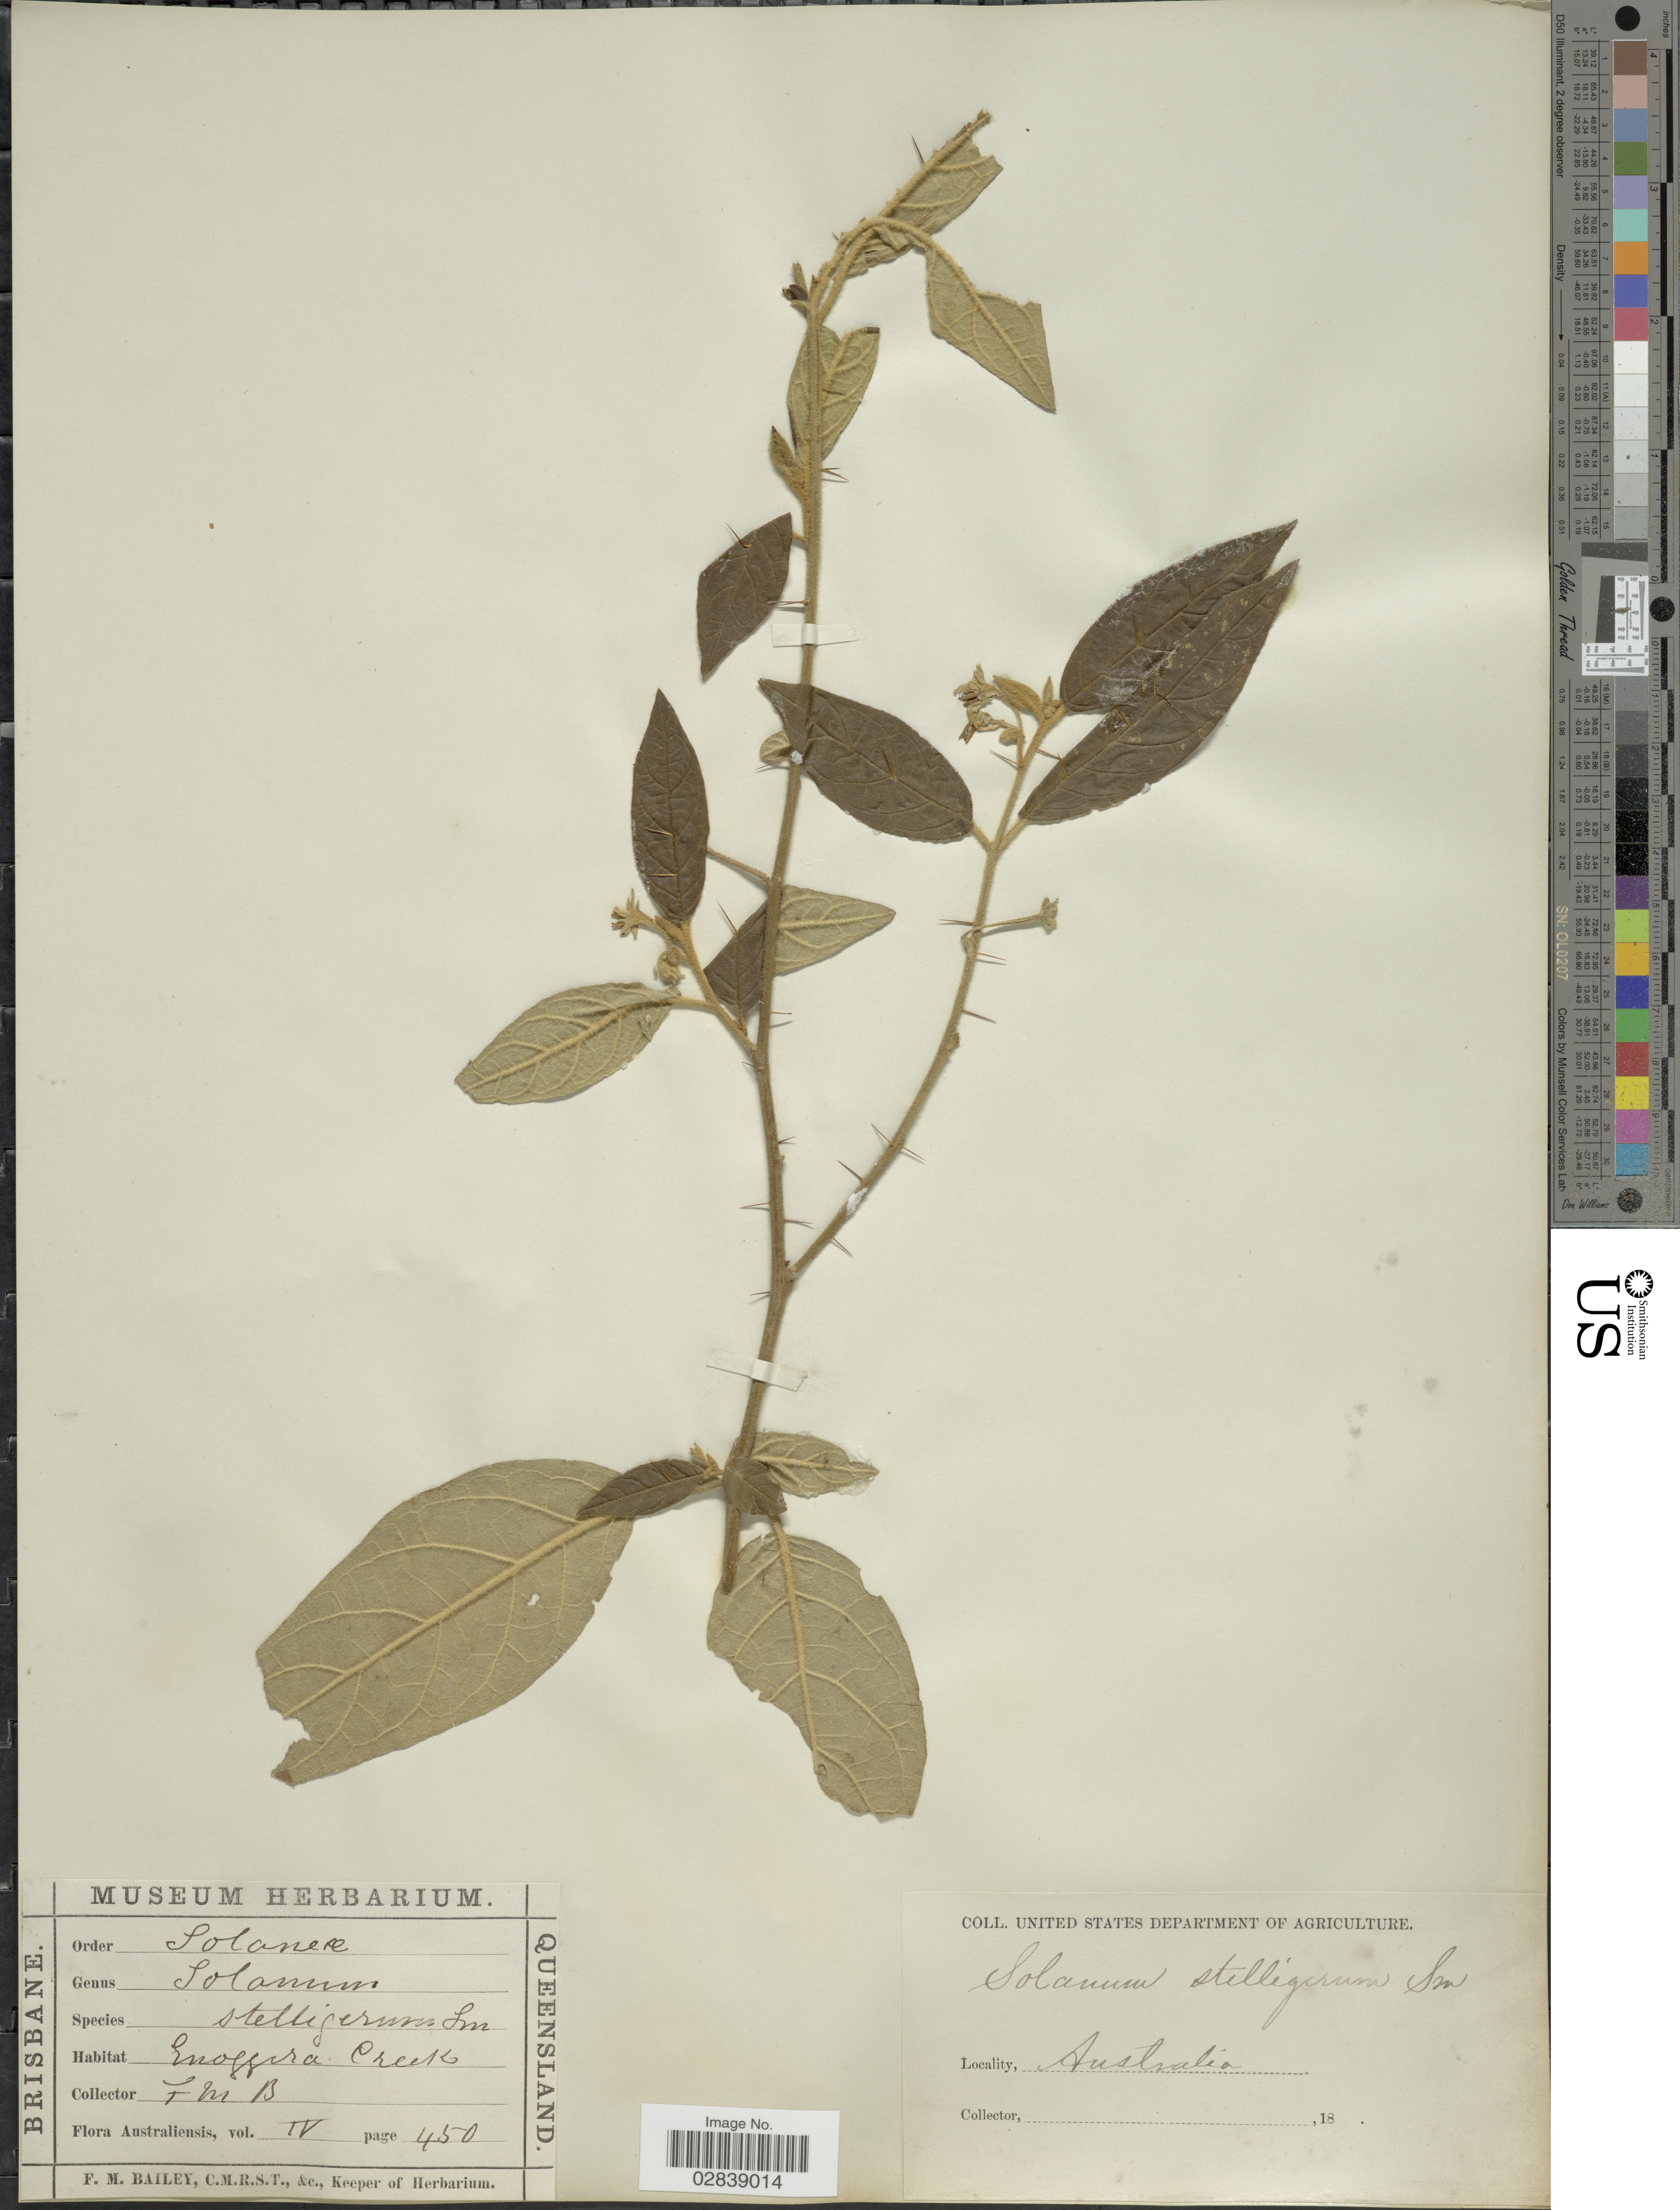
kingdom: Plantae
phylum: Tracheophyta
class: Magnoliopsida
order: Solanales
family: Solanaceae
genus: Solanum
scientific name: Solanum stelligerum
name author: Sm.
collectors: F. M. Bailey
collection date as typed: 18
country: Australia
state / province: Queensland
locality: Enoggera Creek.